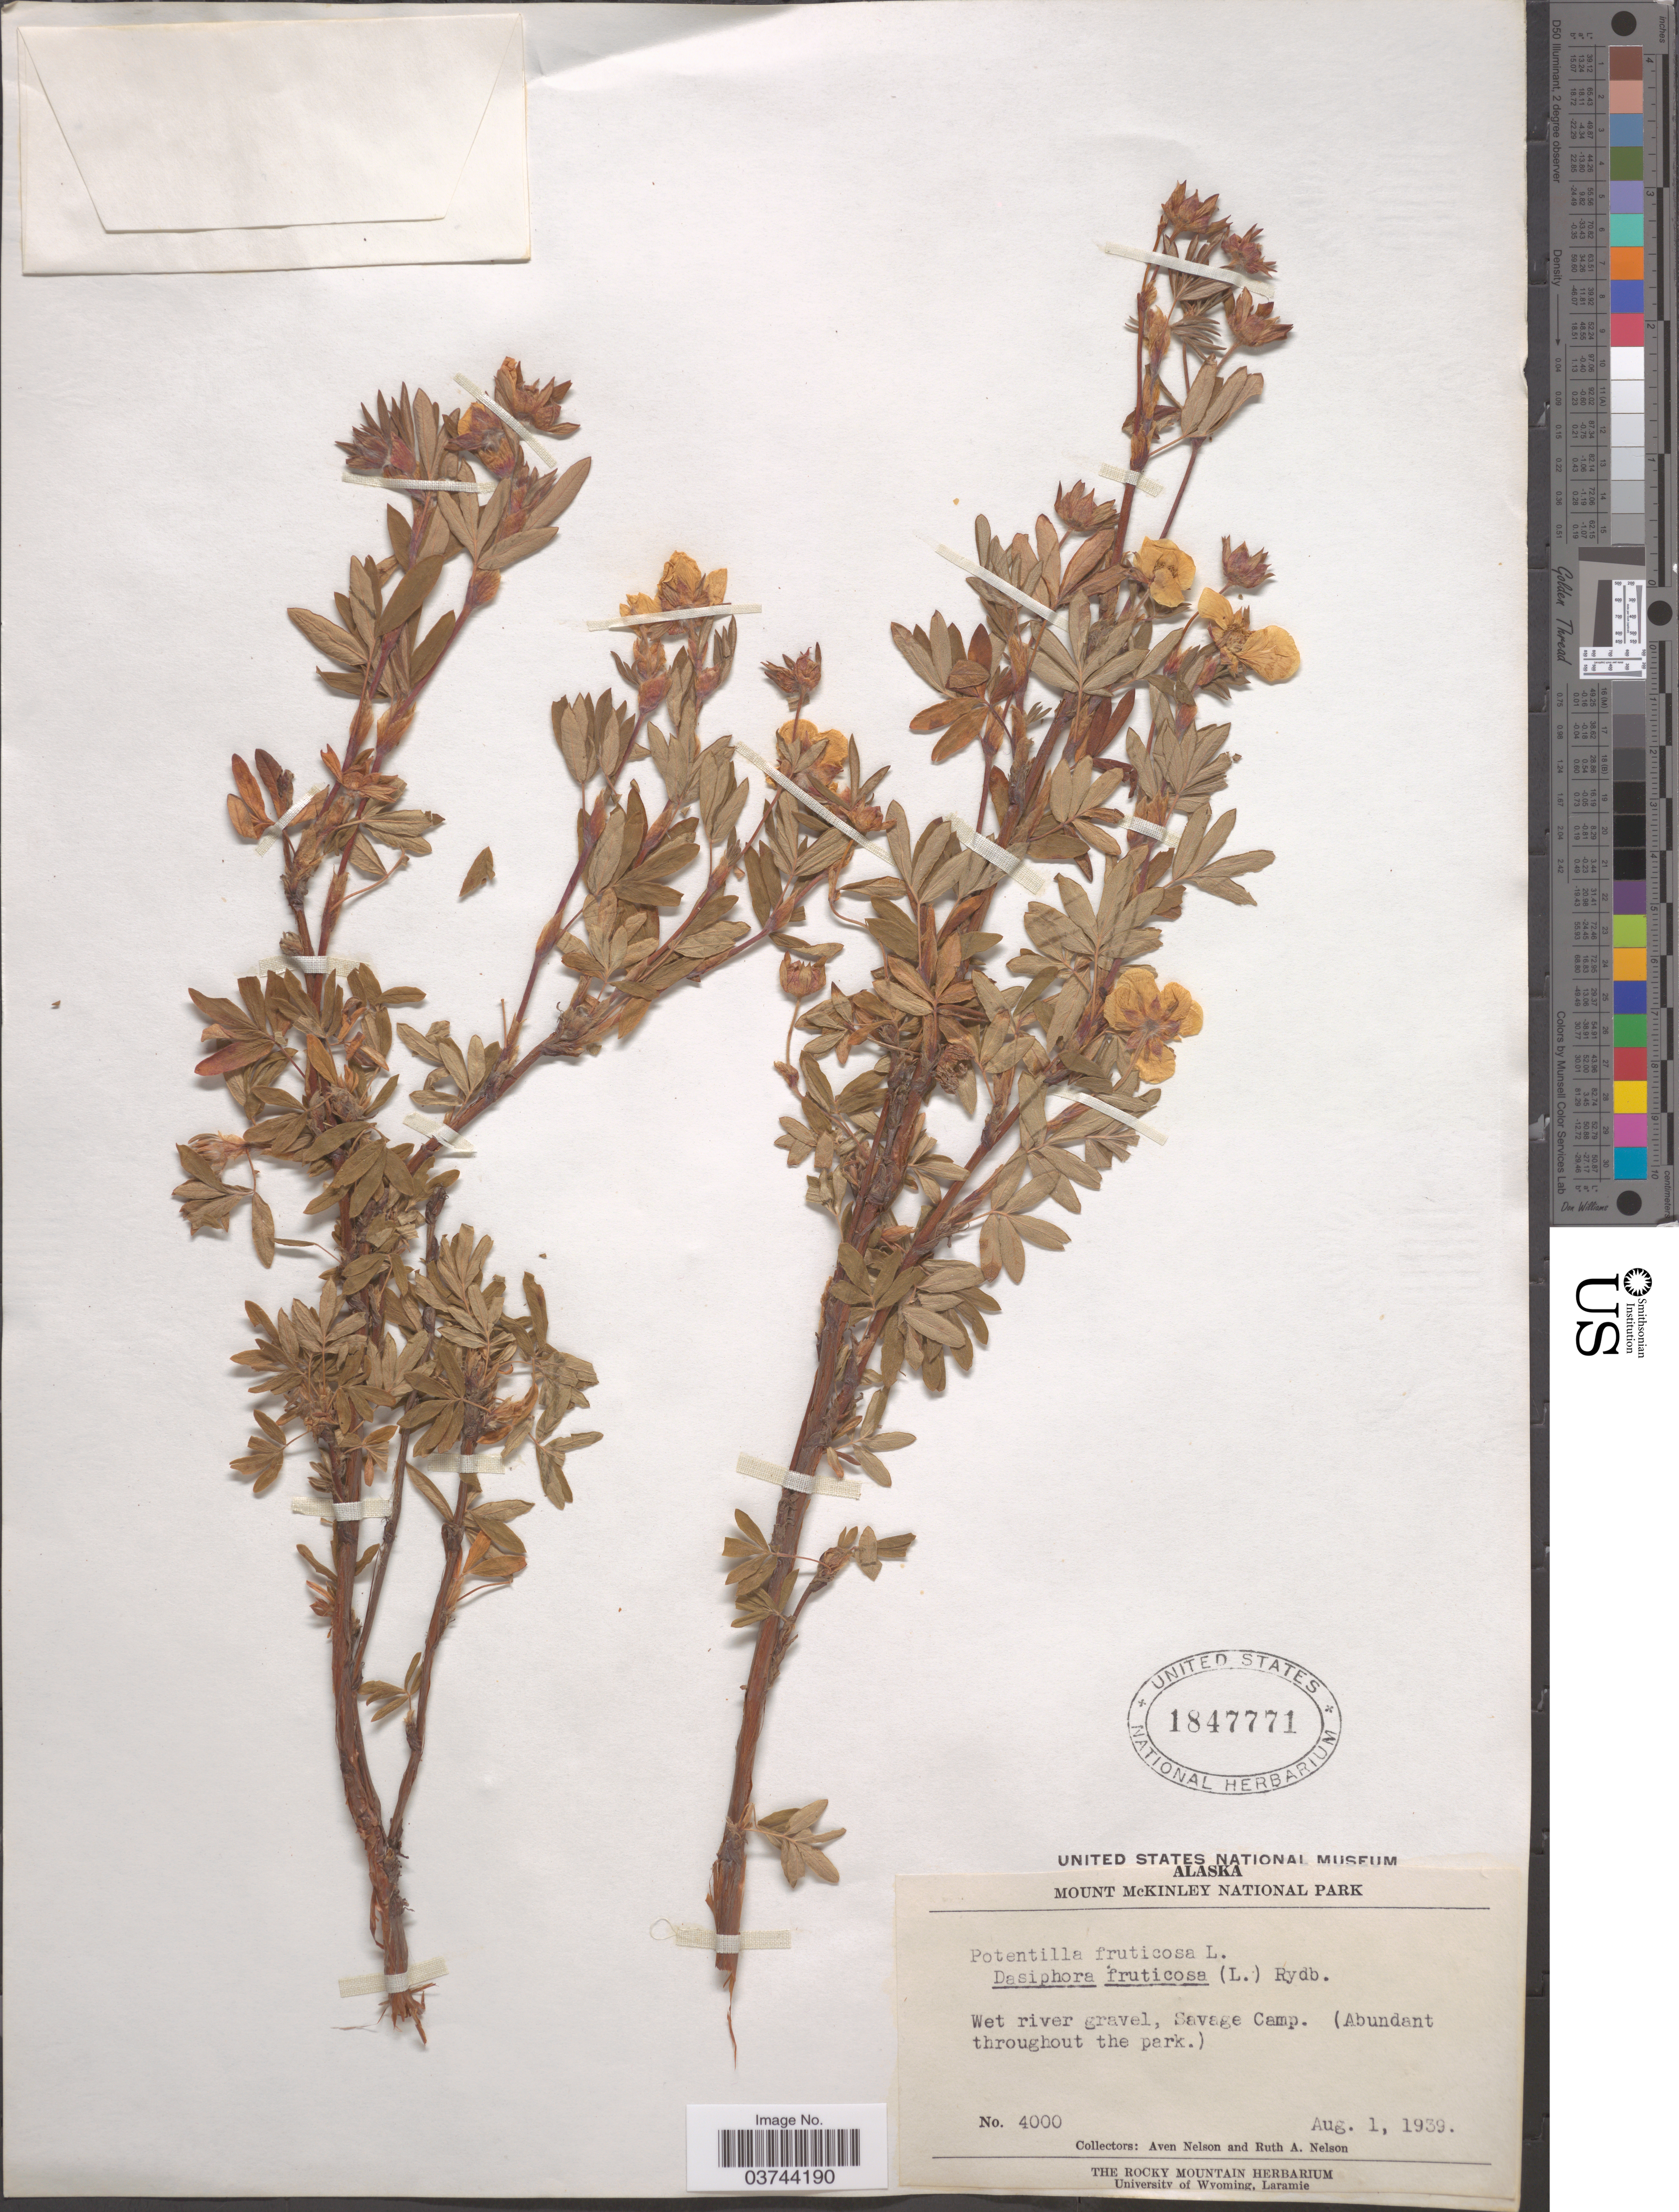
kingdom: Plantae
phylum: Tracheophyta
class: Magnoliopsida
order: Rosales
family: Rosaceae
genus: Dasiphora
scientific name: Dasiphora fruticosa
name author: (L.) Rydb.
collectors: A. Nelson & R. A. Nelson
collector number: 4000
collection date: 1939-08-01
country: United States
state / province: Alaska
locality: Mount McKinley National Park. Savage Camp.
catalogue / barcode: US 1847771